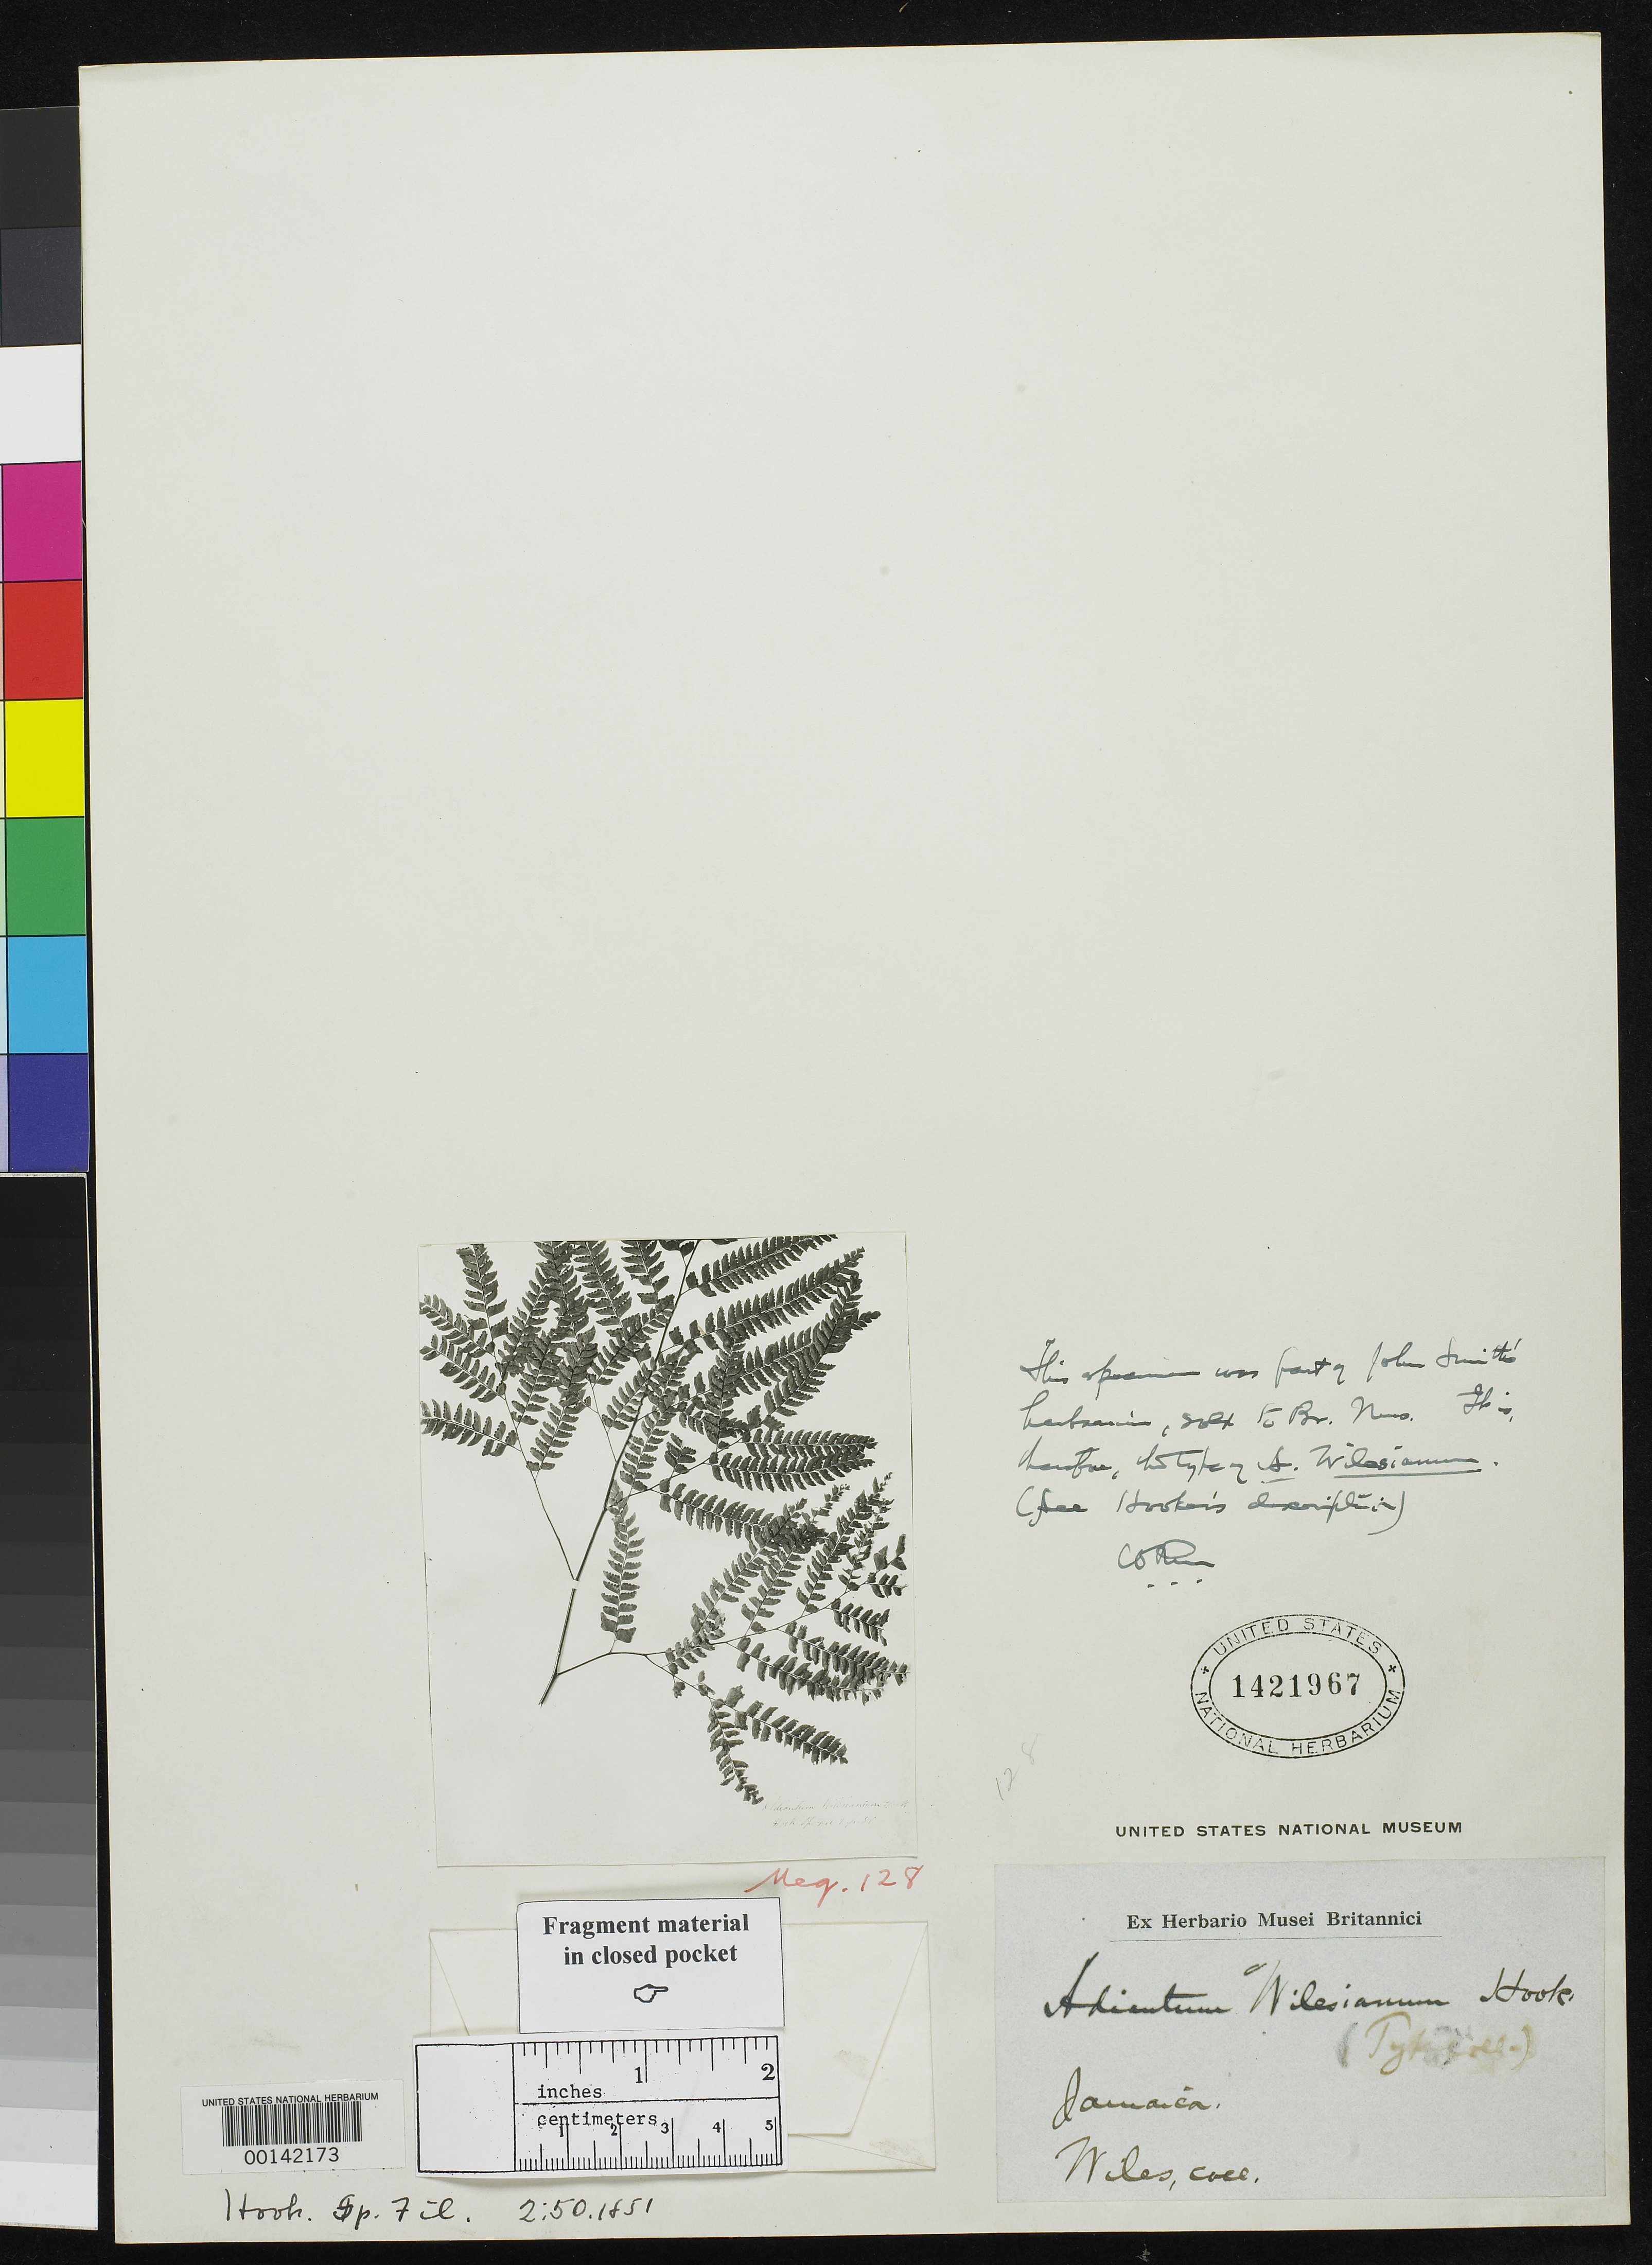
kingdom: Plantae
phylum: Tracheophyta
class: Polypodiopsida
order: Polypodiales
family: Pteridaceae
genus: Adiantum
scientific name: Adiantum wilesianum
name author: Hook.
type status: Type Fragment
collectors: -. Wiles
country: Jamaica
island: Greater Antilles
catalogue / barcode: US 1421967